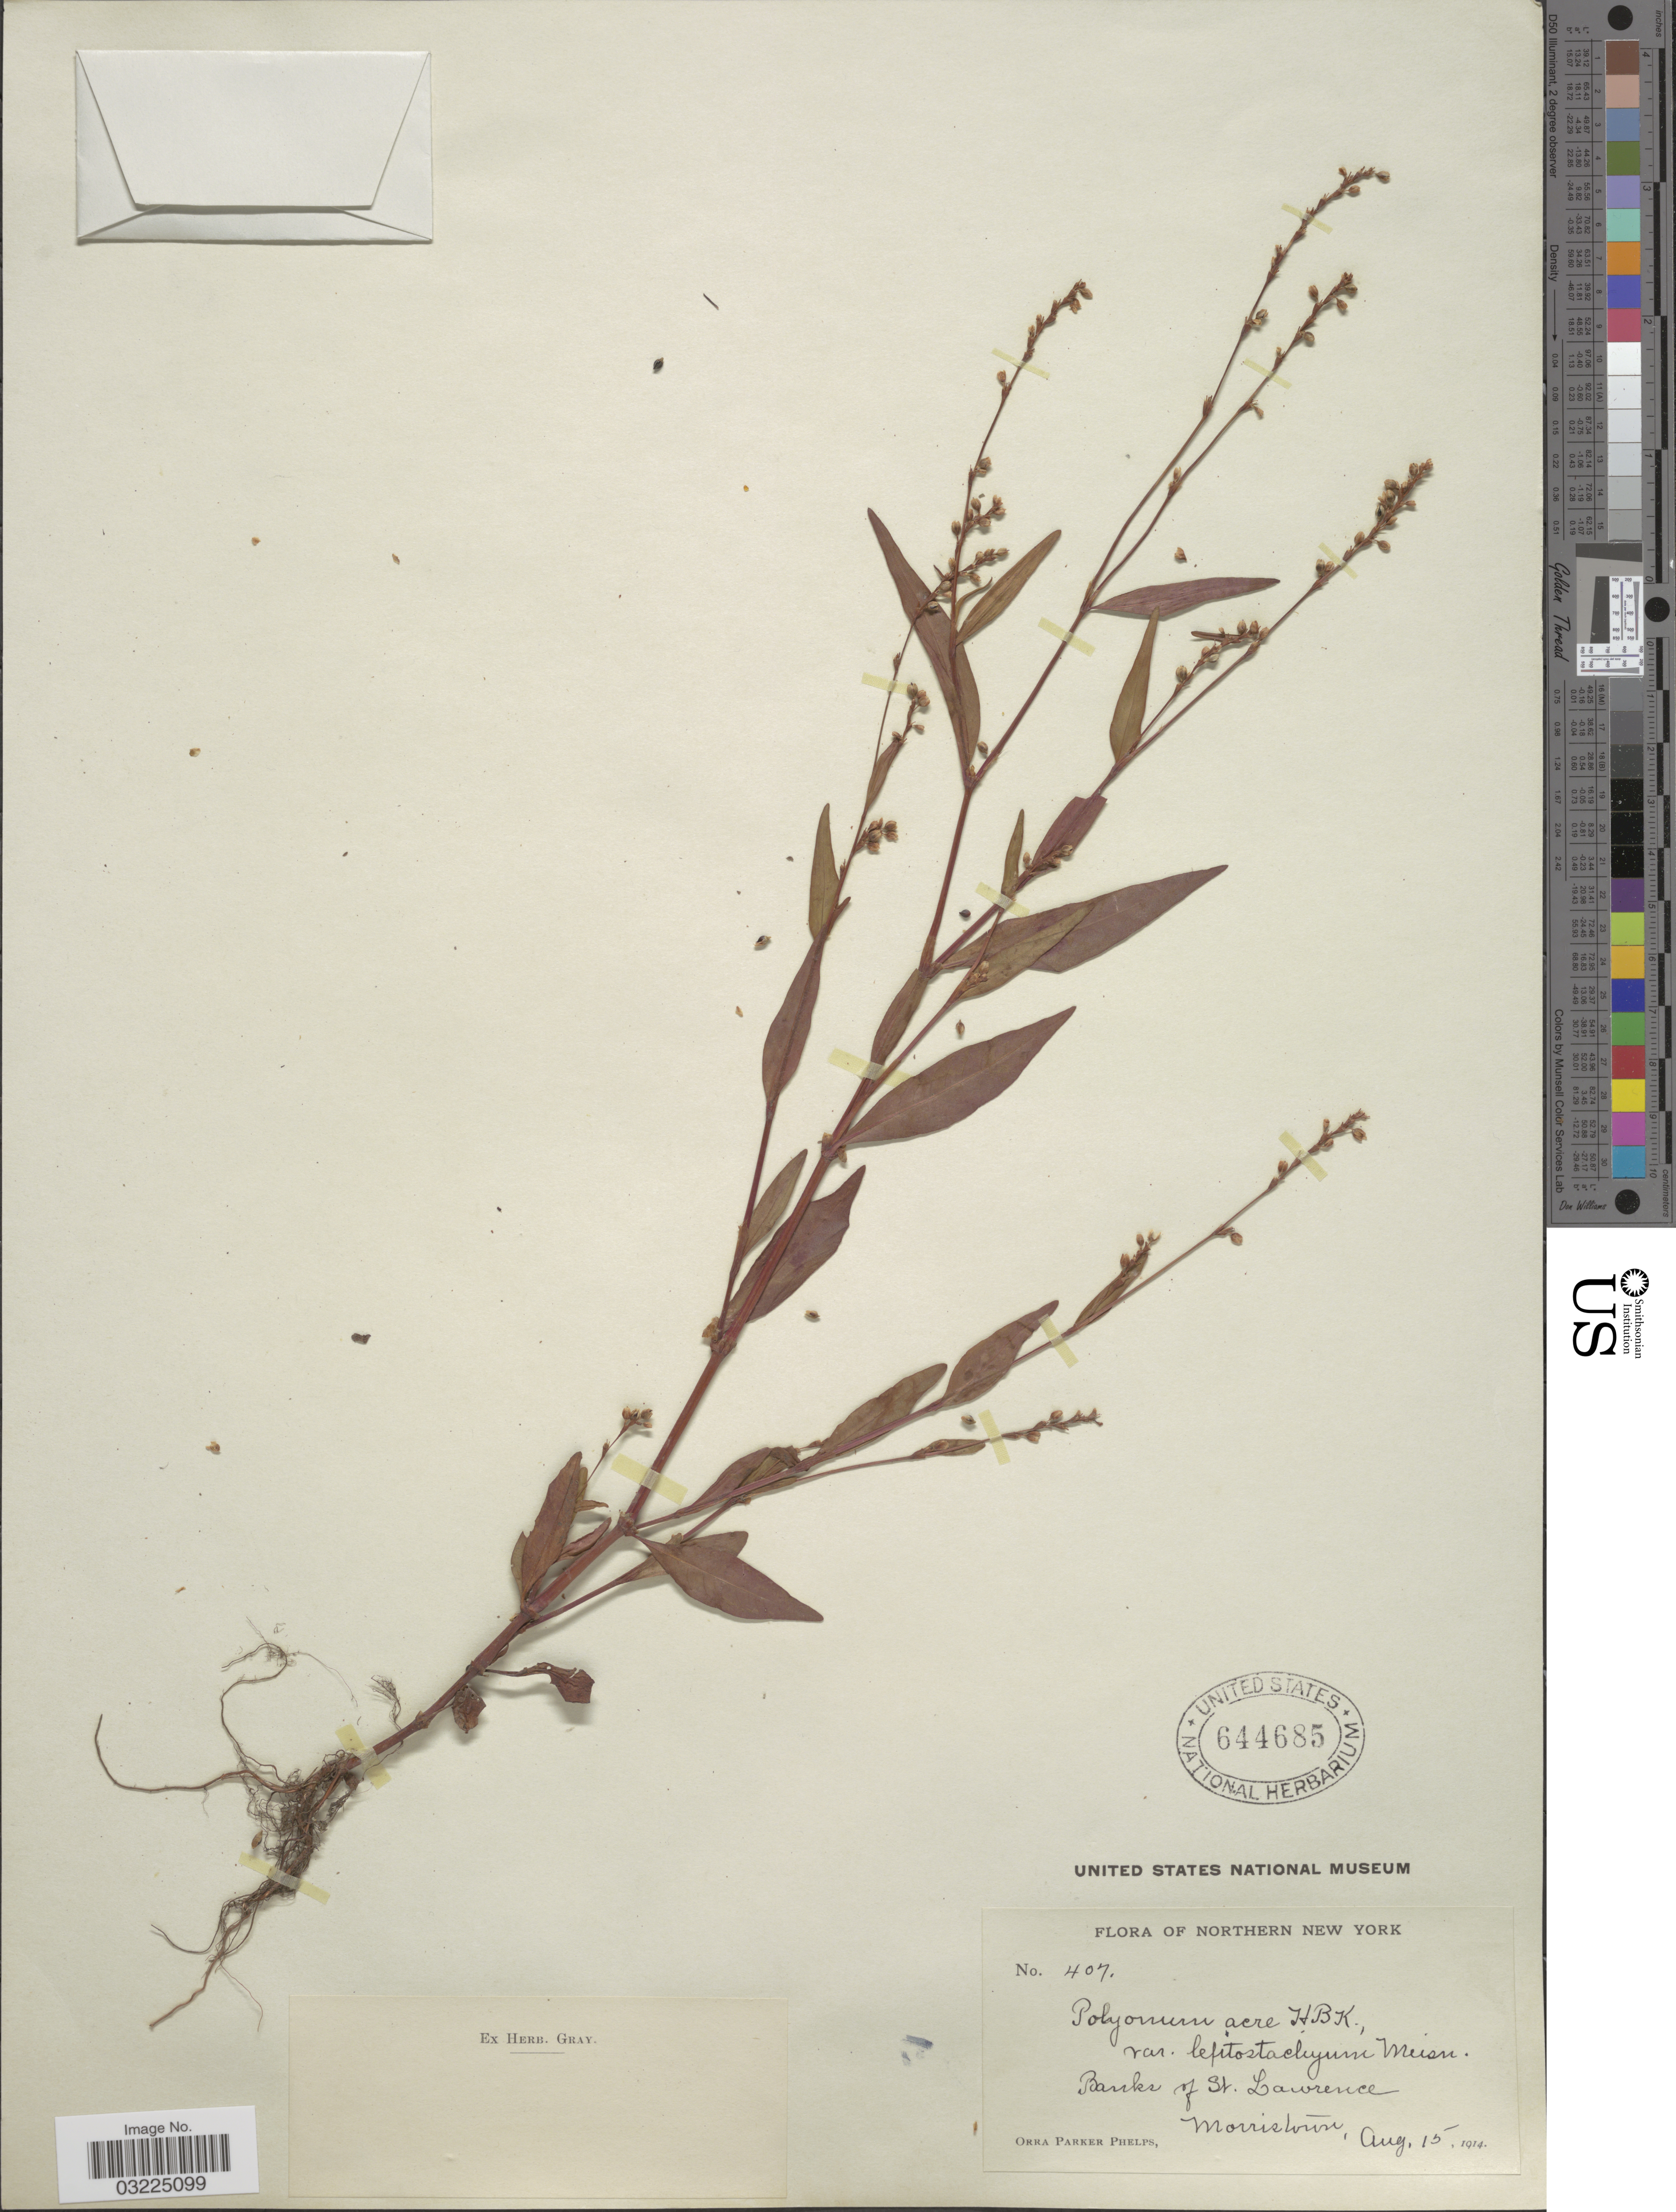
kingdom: Plantae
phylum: Tracheophyta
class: Magnoliopsida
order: Caryophyllales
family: Polygonaceae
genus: Persicaria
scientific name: Persicaria punctata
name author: (Elliott) Small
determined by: Atha, D. E.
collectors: O. P. Phelps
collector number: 407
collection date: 1914-08-15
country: United States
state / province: New York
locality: Northern New York, Banks of St. Lawrence, Morristown.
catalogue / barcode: US 644685